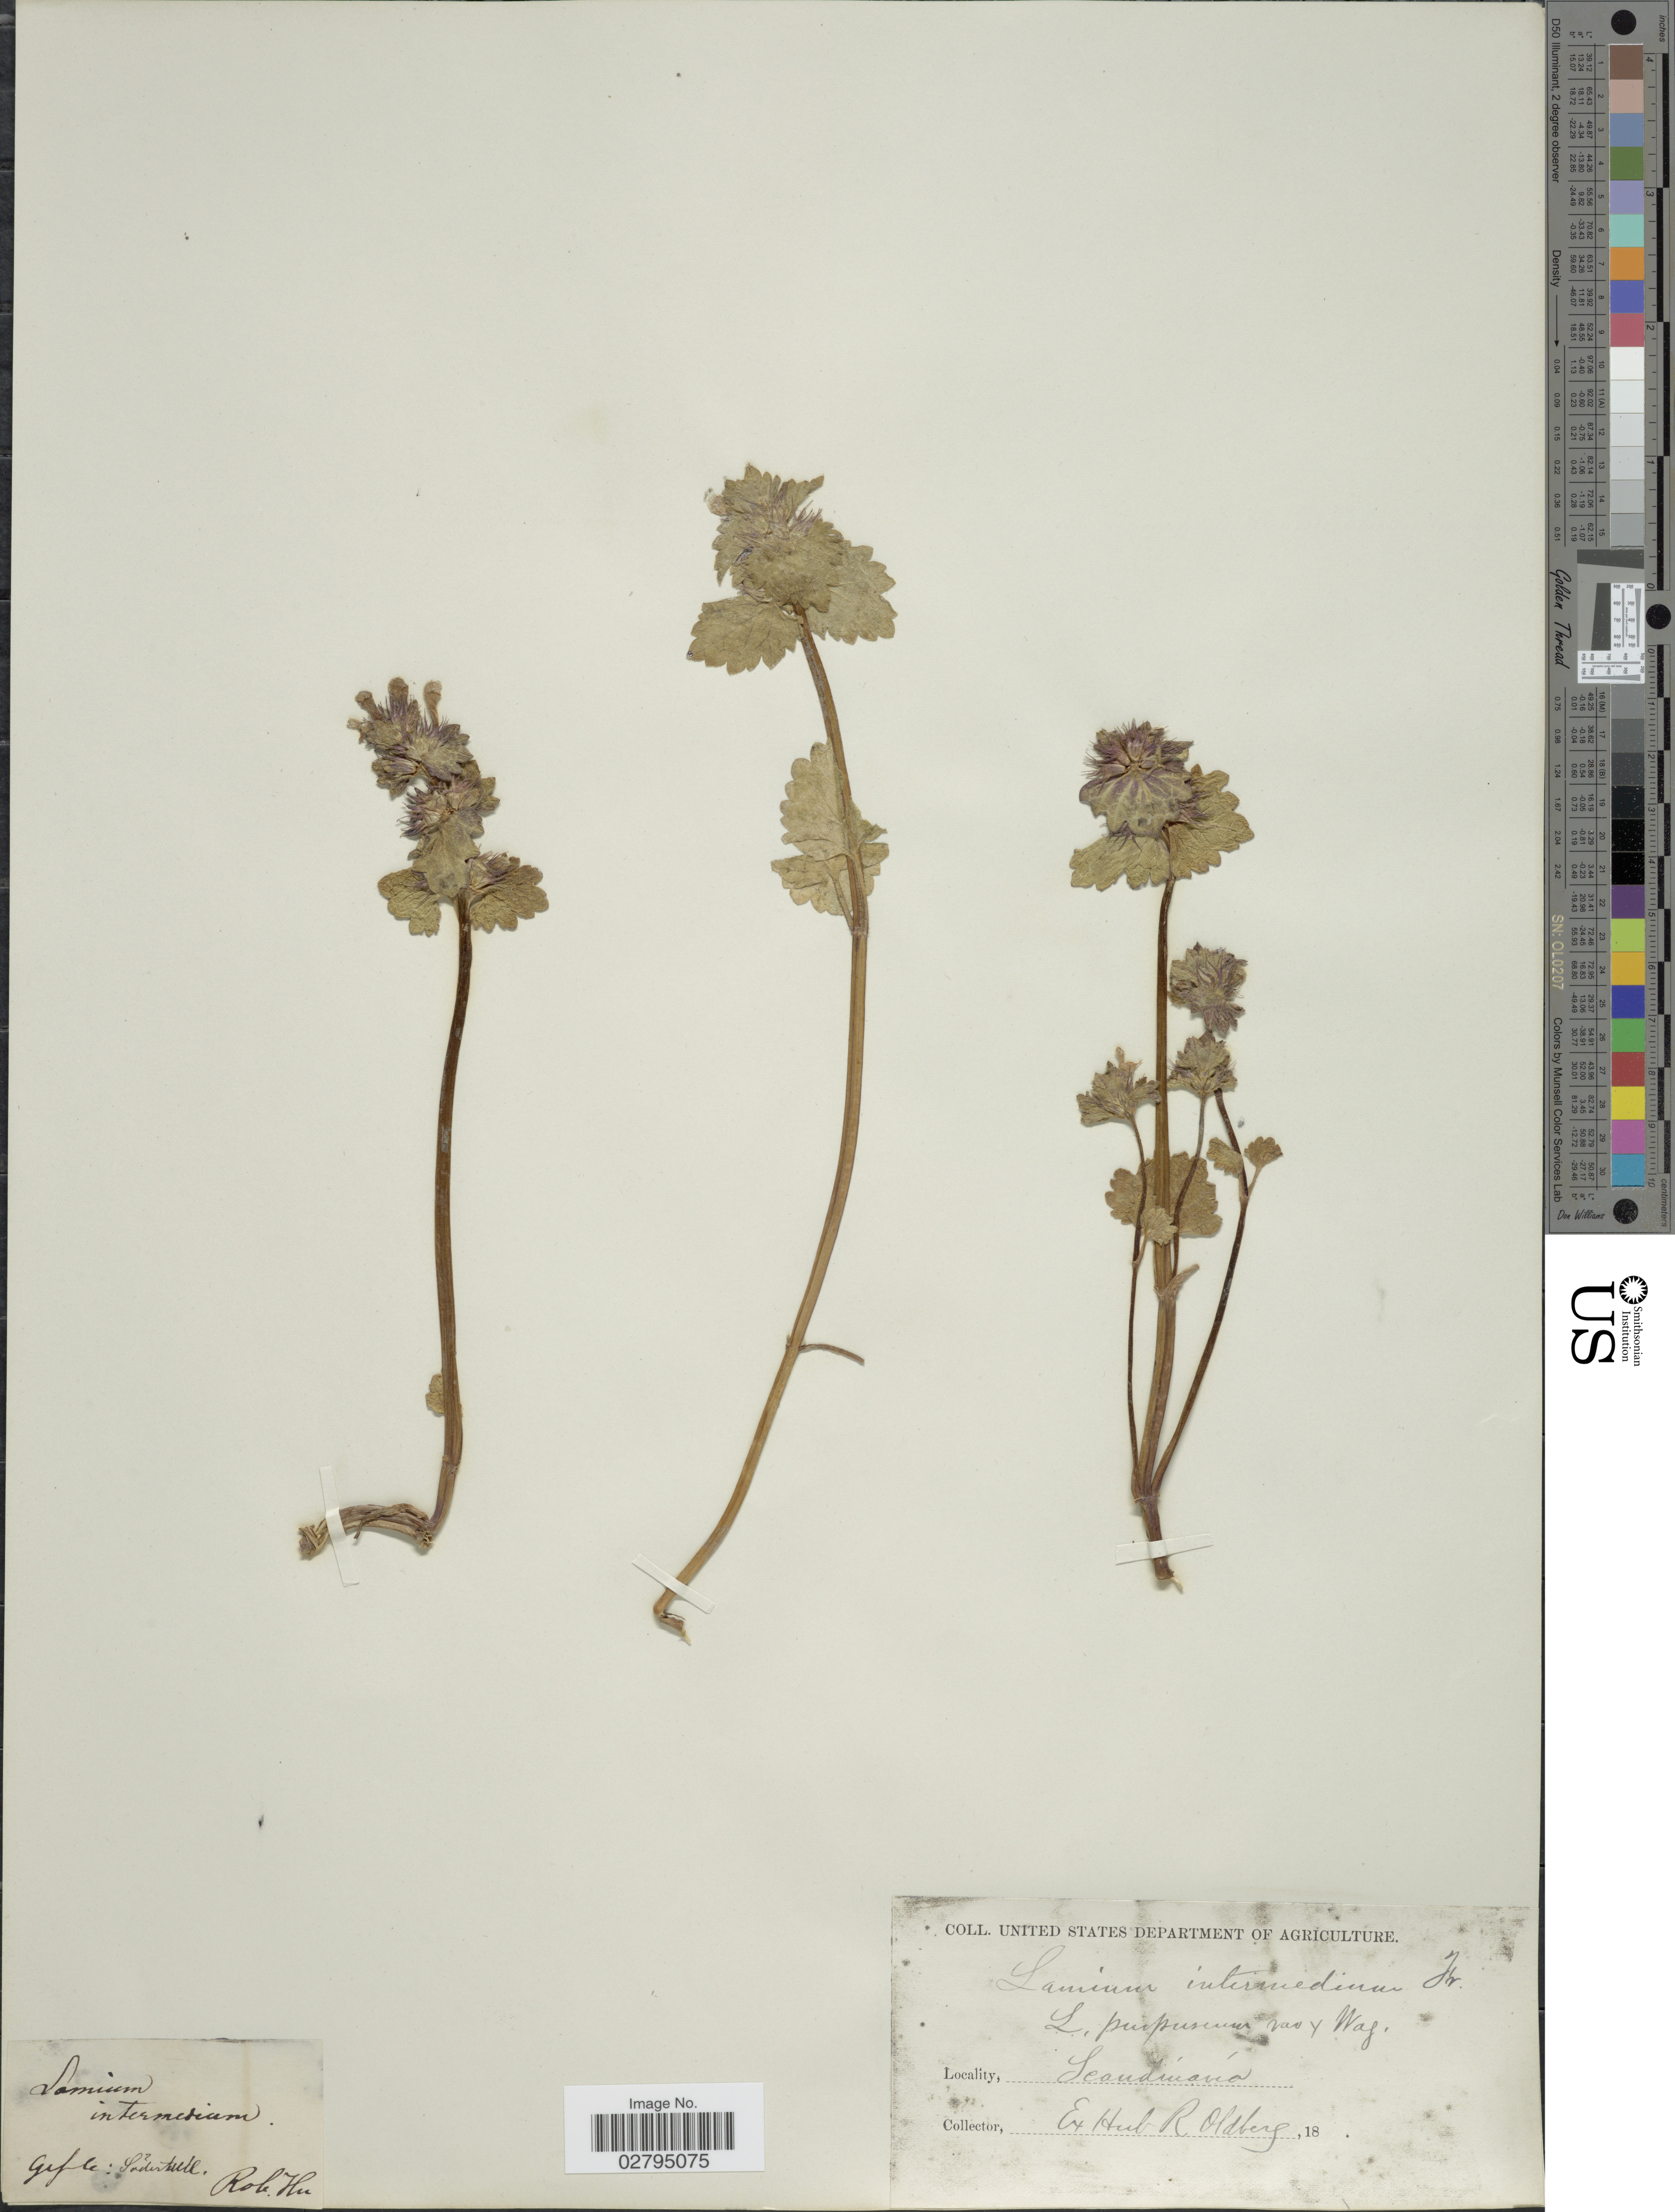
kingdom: Plantae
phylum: Tracheophyta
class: Magnoliopsida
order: Lamiales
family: Lamiaceae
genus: Lamium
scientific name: Lamium confertum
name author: Fr.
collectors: R. Hu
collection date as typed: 18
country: Sweden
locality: Gefle: Söderkull. Scandinavia.